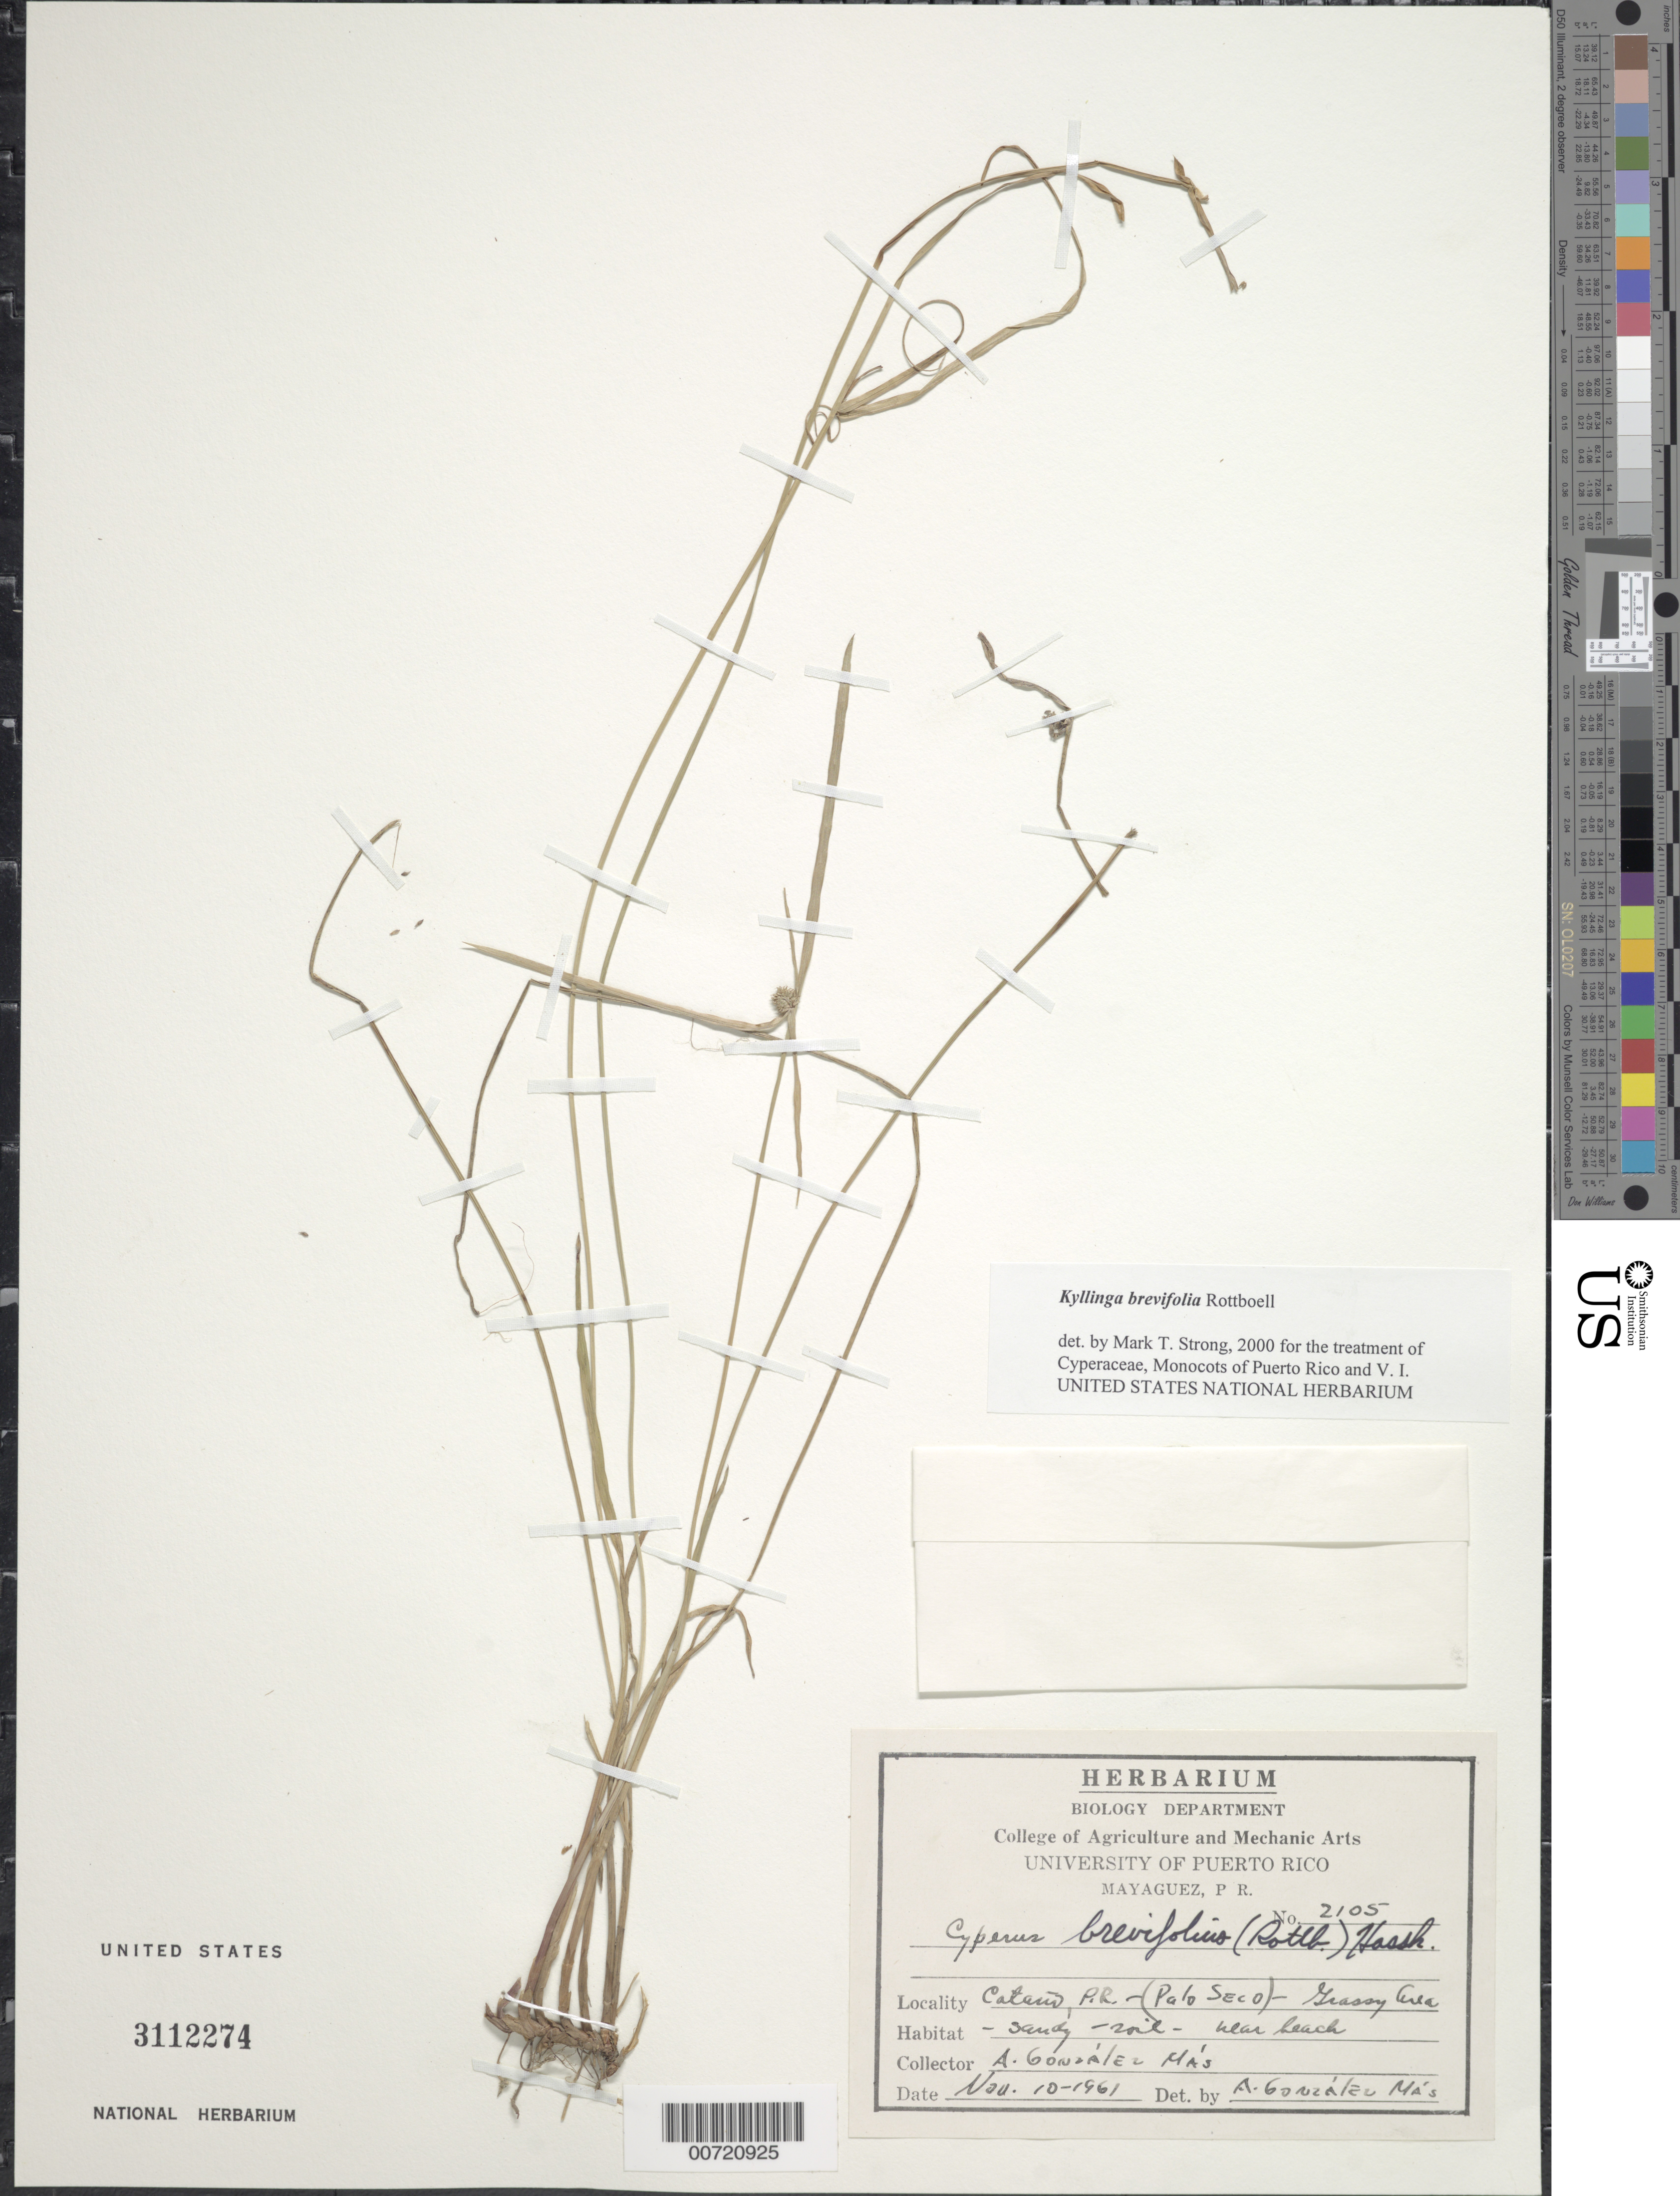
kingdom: Plantae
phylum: Tracheophyta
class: Liliopsida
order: Poales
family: Cyperaceae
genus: Cyperus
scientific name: Cyperus brevifolius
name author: (Rottb.) Hassk.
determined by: Strong, M. T., (US), Smithsonian Institution - National Museum of Natural History (UNITED STATES)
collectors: A. González Más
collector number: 2105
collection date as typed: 10 Nov 1961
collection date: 1961-11-10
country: Puerto Rico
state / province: Cataño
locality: Cataño: Palo Seco.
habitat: Grassy area near beach.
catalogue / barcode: US 3112274